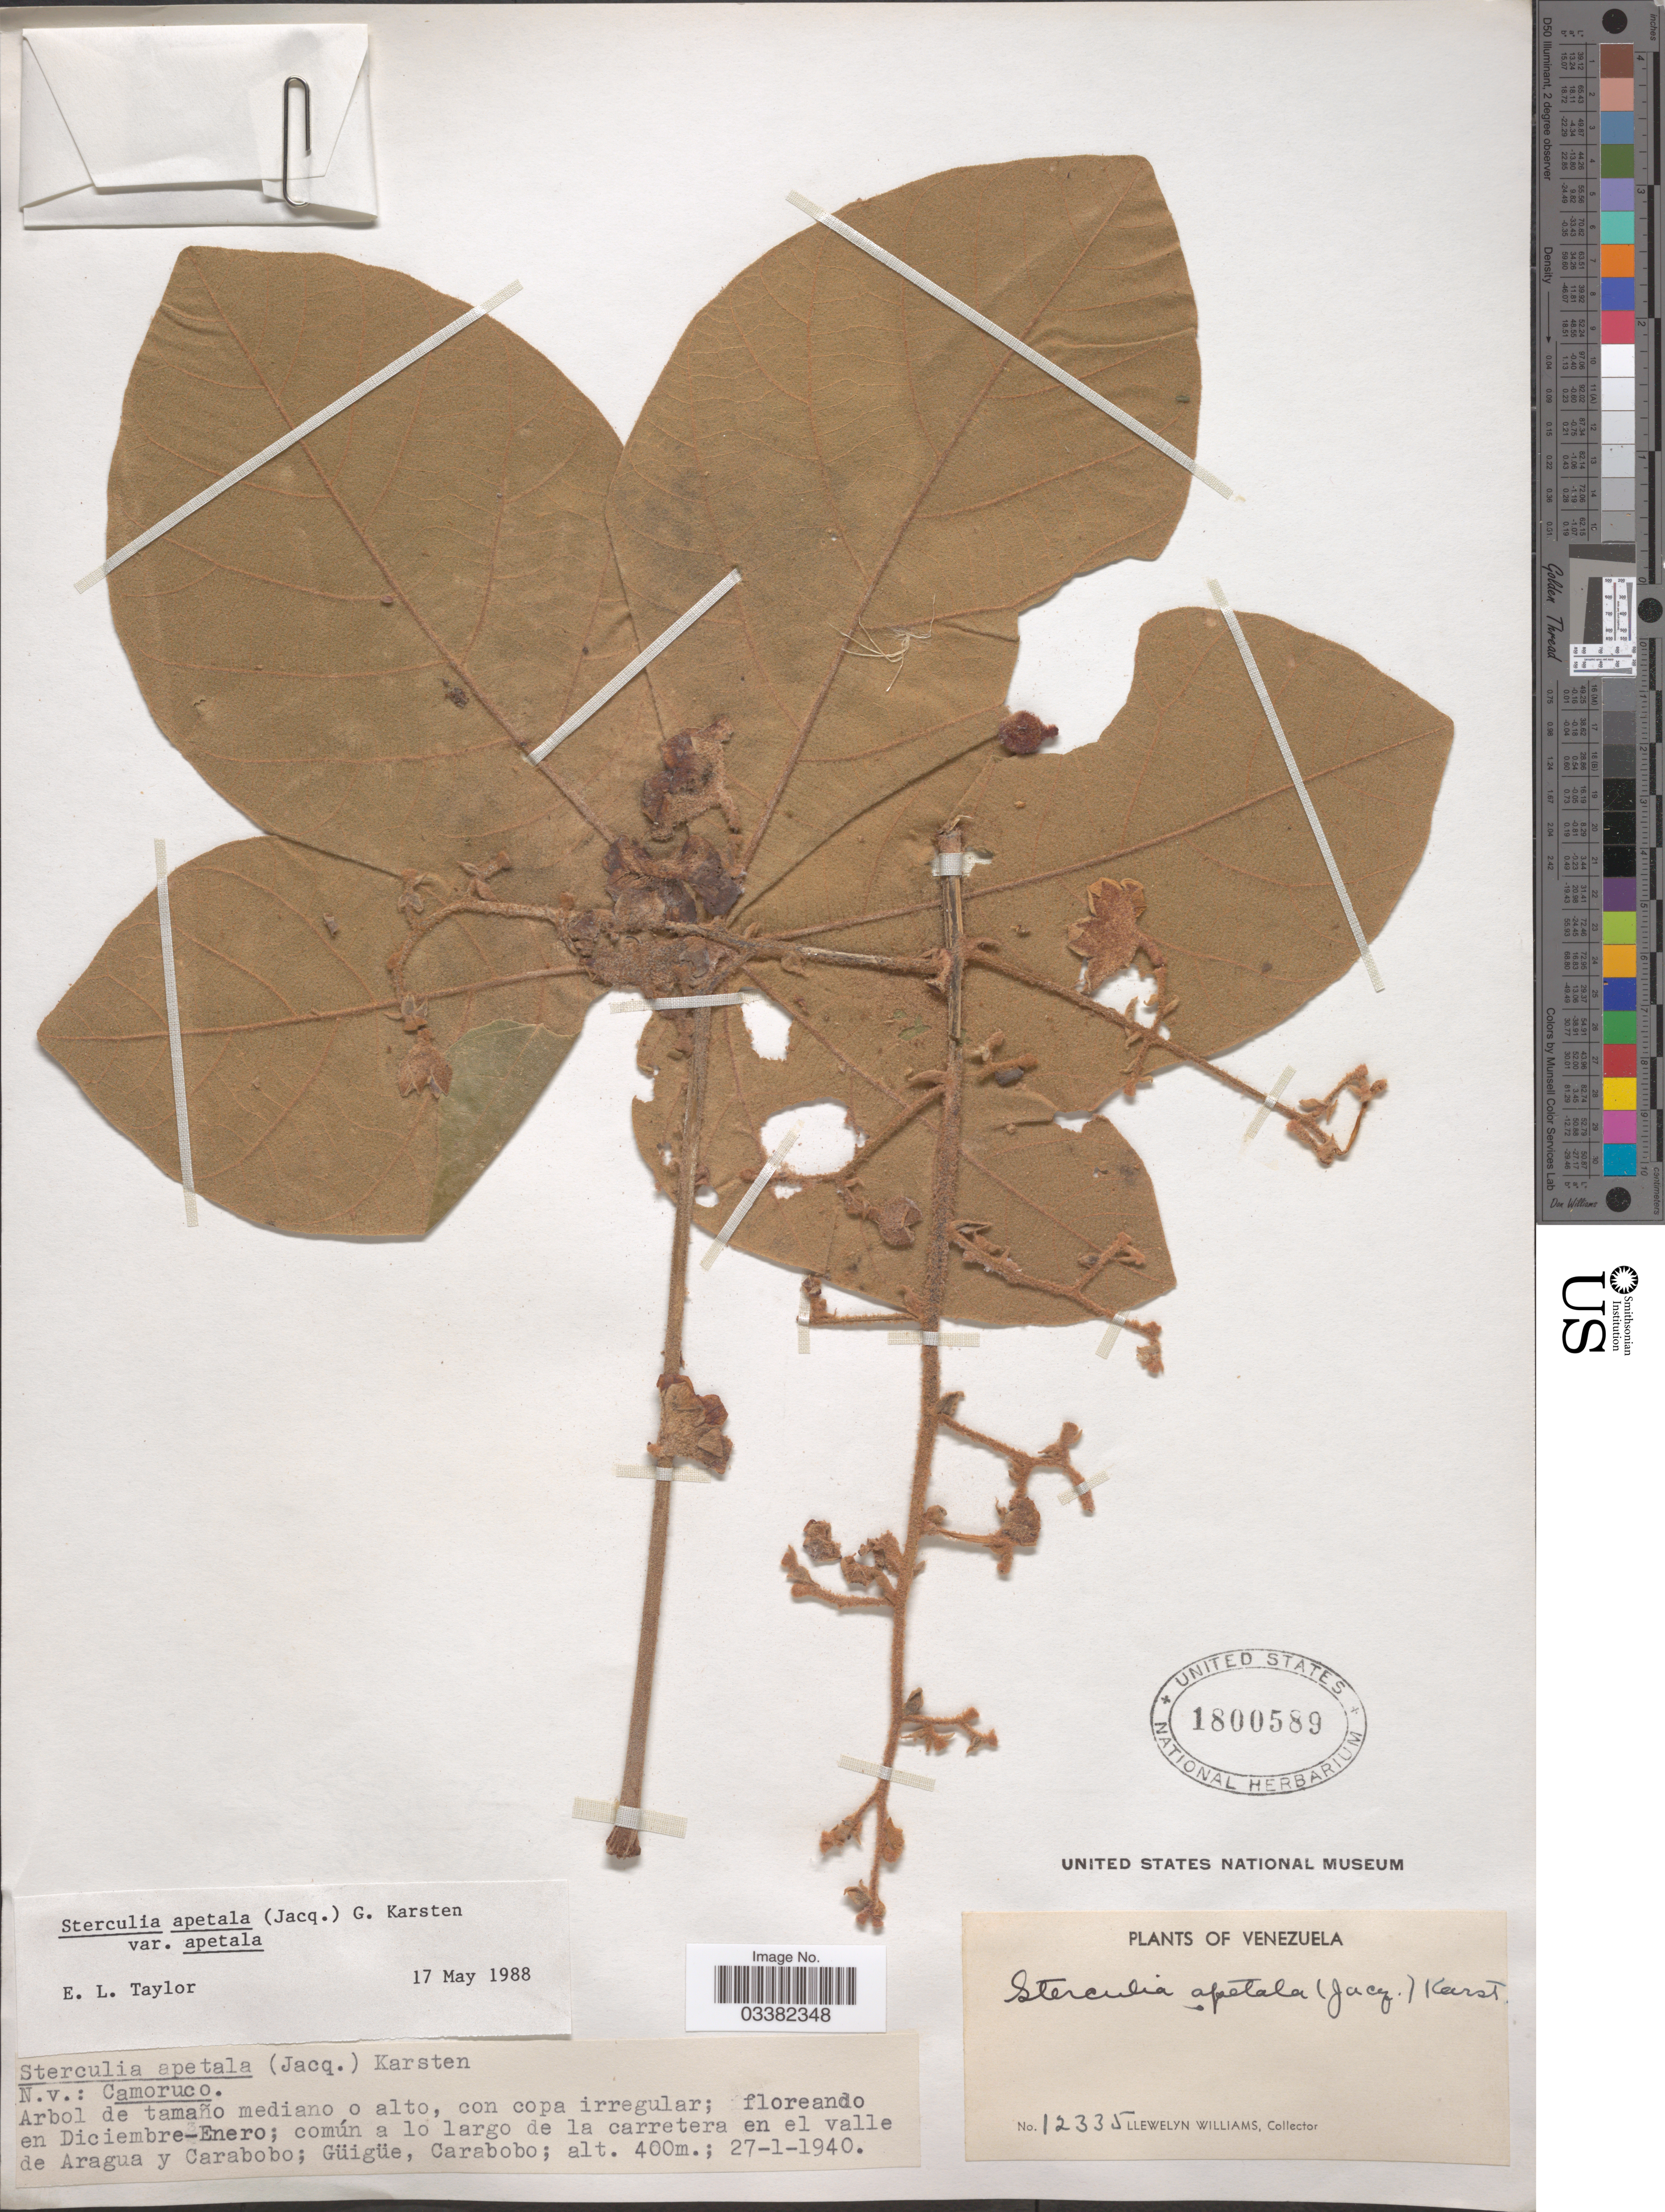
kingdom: Plantae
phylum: Tracheophyta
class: Magnoliopsida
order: Malvales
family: Malvaceae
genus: Sterculia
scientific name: Sterculia apetala var. apetala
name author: (Jacq.) H. Karst.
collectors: Ll. Williams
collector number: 12335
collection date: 1940-01-27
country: Venezuela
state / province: Carabobo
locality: Común a lo largo de la carretera en el valle de Aragua y Carabobo; Güigüe.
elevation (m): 400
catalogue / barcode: US 1800589